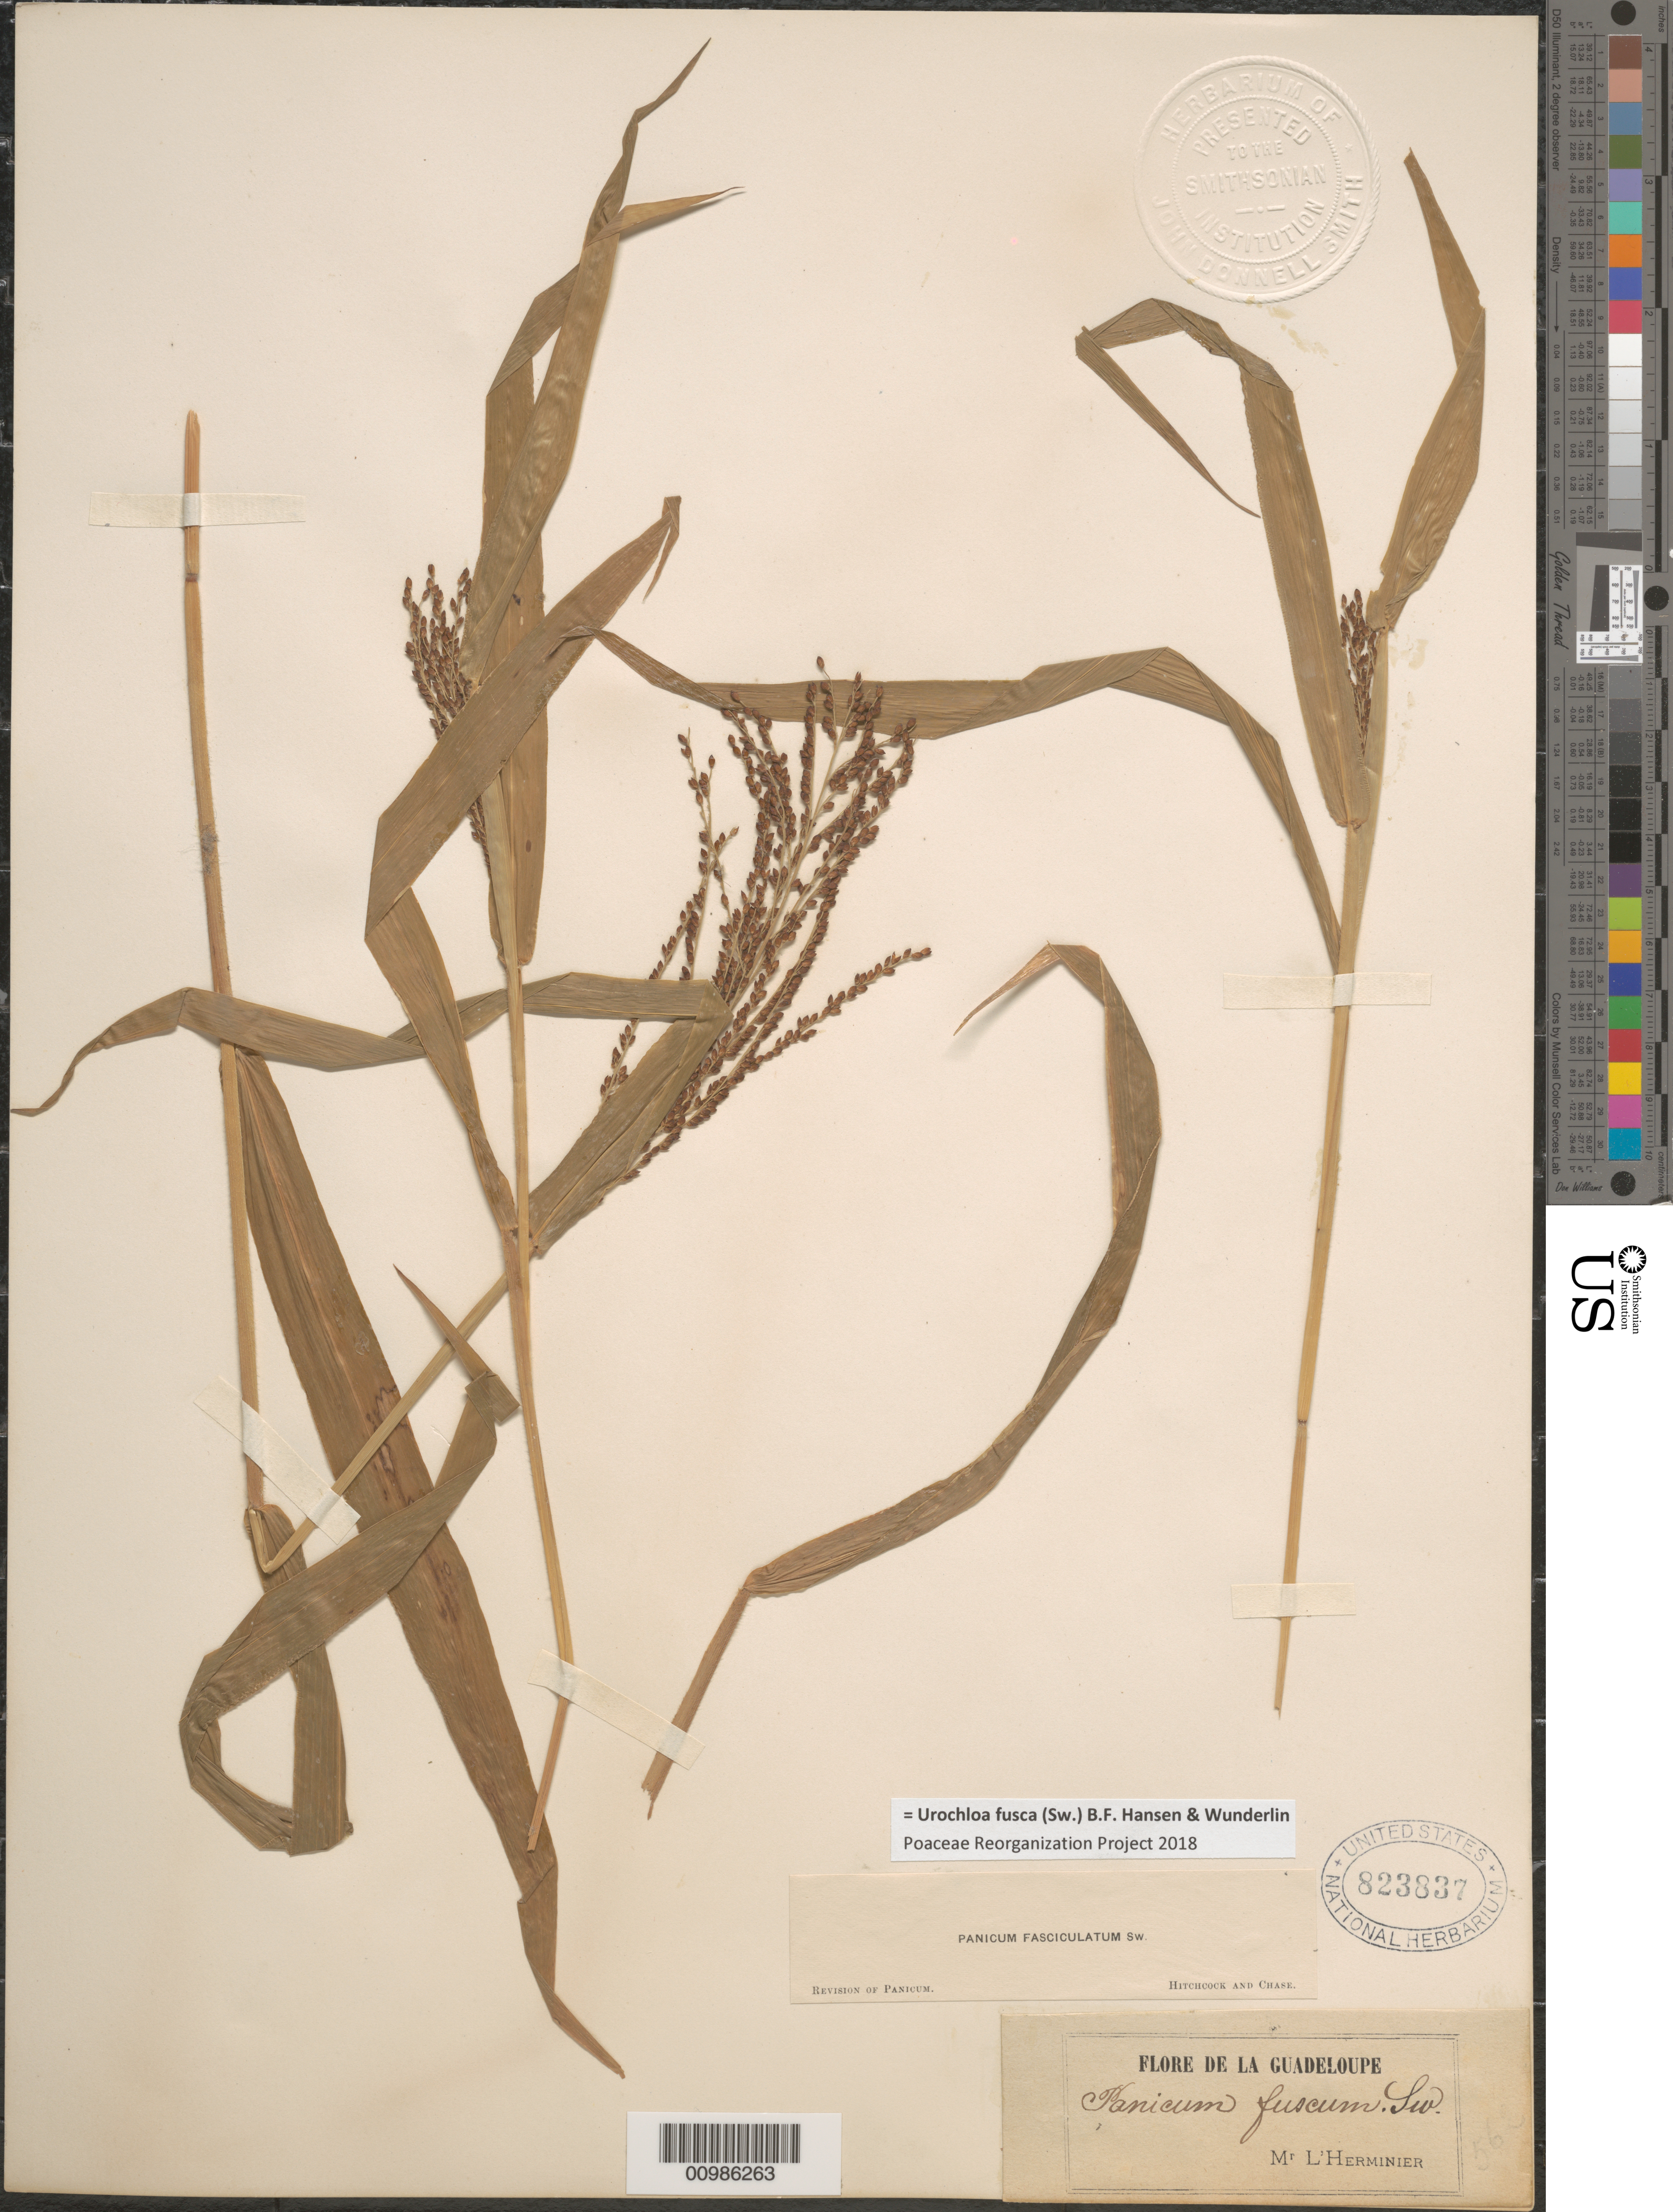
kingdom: Plantae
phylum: Tracheophyta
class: Liliopsida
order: Poales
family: Poaceae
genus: Brachiaria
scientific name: Brachiaria fasciculata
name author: (Sw.) Parodi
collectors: -. L'Herminier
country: Guadeloupe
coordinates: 0 N, 0 E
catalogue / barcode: US 823837